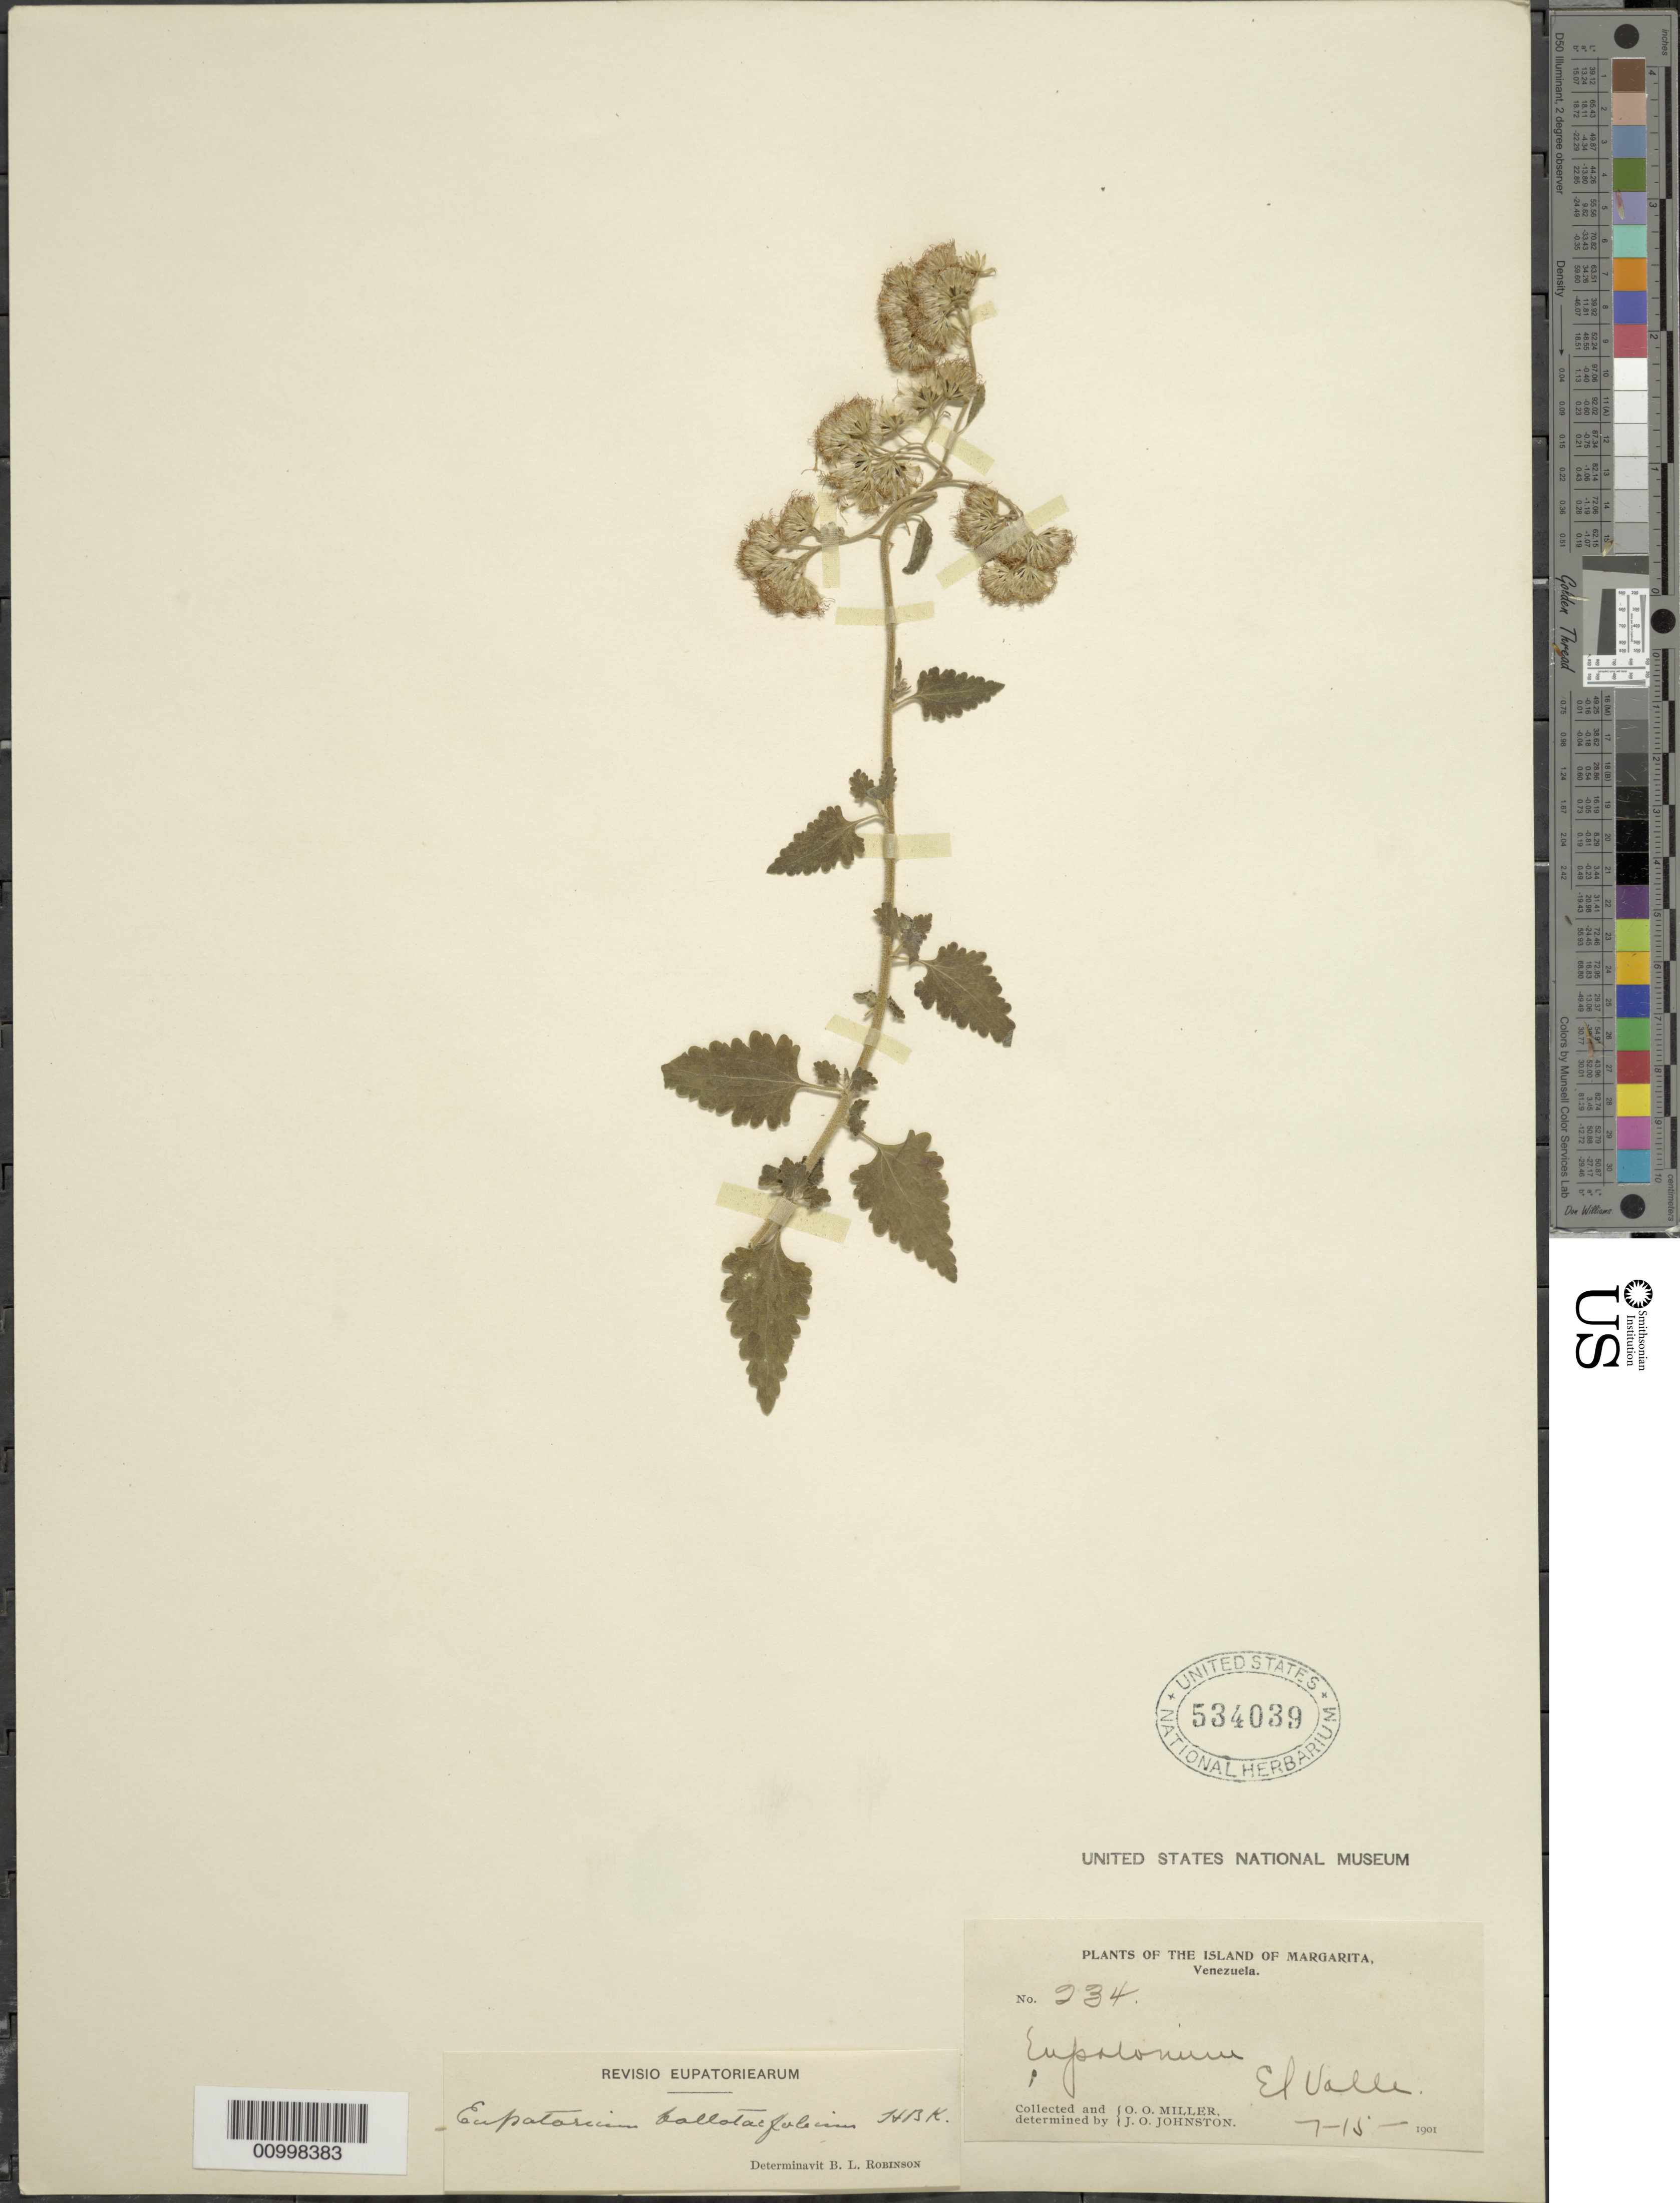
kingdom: Plantae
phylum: Tracheophyta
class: Magnoliopsida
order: Asterales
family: Asteraceae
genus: Conocliniopsis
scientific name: Conocliniopsis prasiifolia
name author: (DC.) R.M. King & H. Rob.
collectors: O. O. Miller & J. Johnston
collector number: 234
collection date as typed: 15 Jul 1901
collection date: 1901-07-15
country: Venezuela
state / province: Nueva Esparta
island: Margarita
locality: El Valle.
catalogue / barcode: US 534039